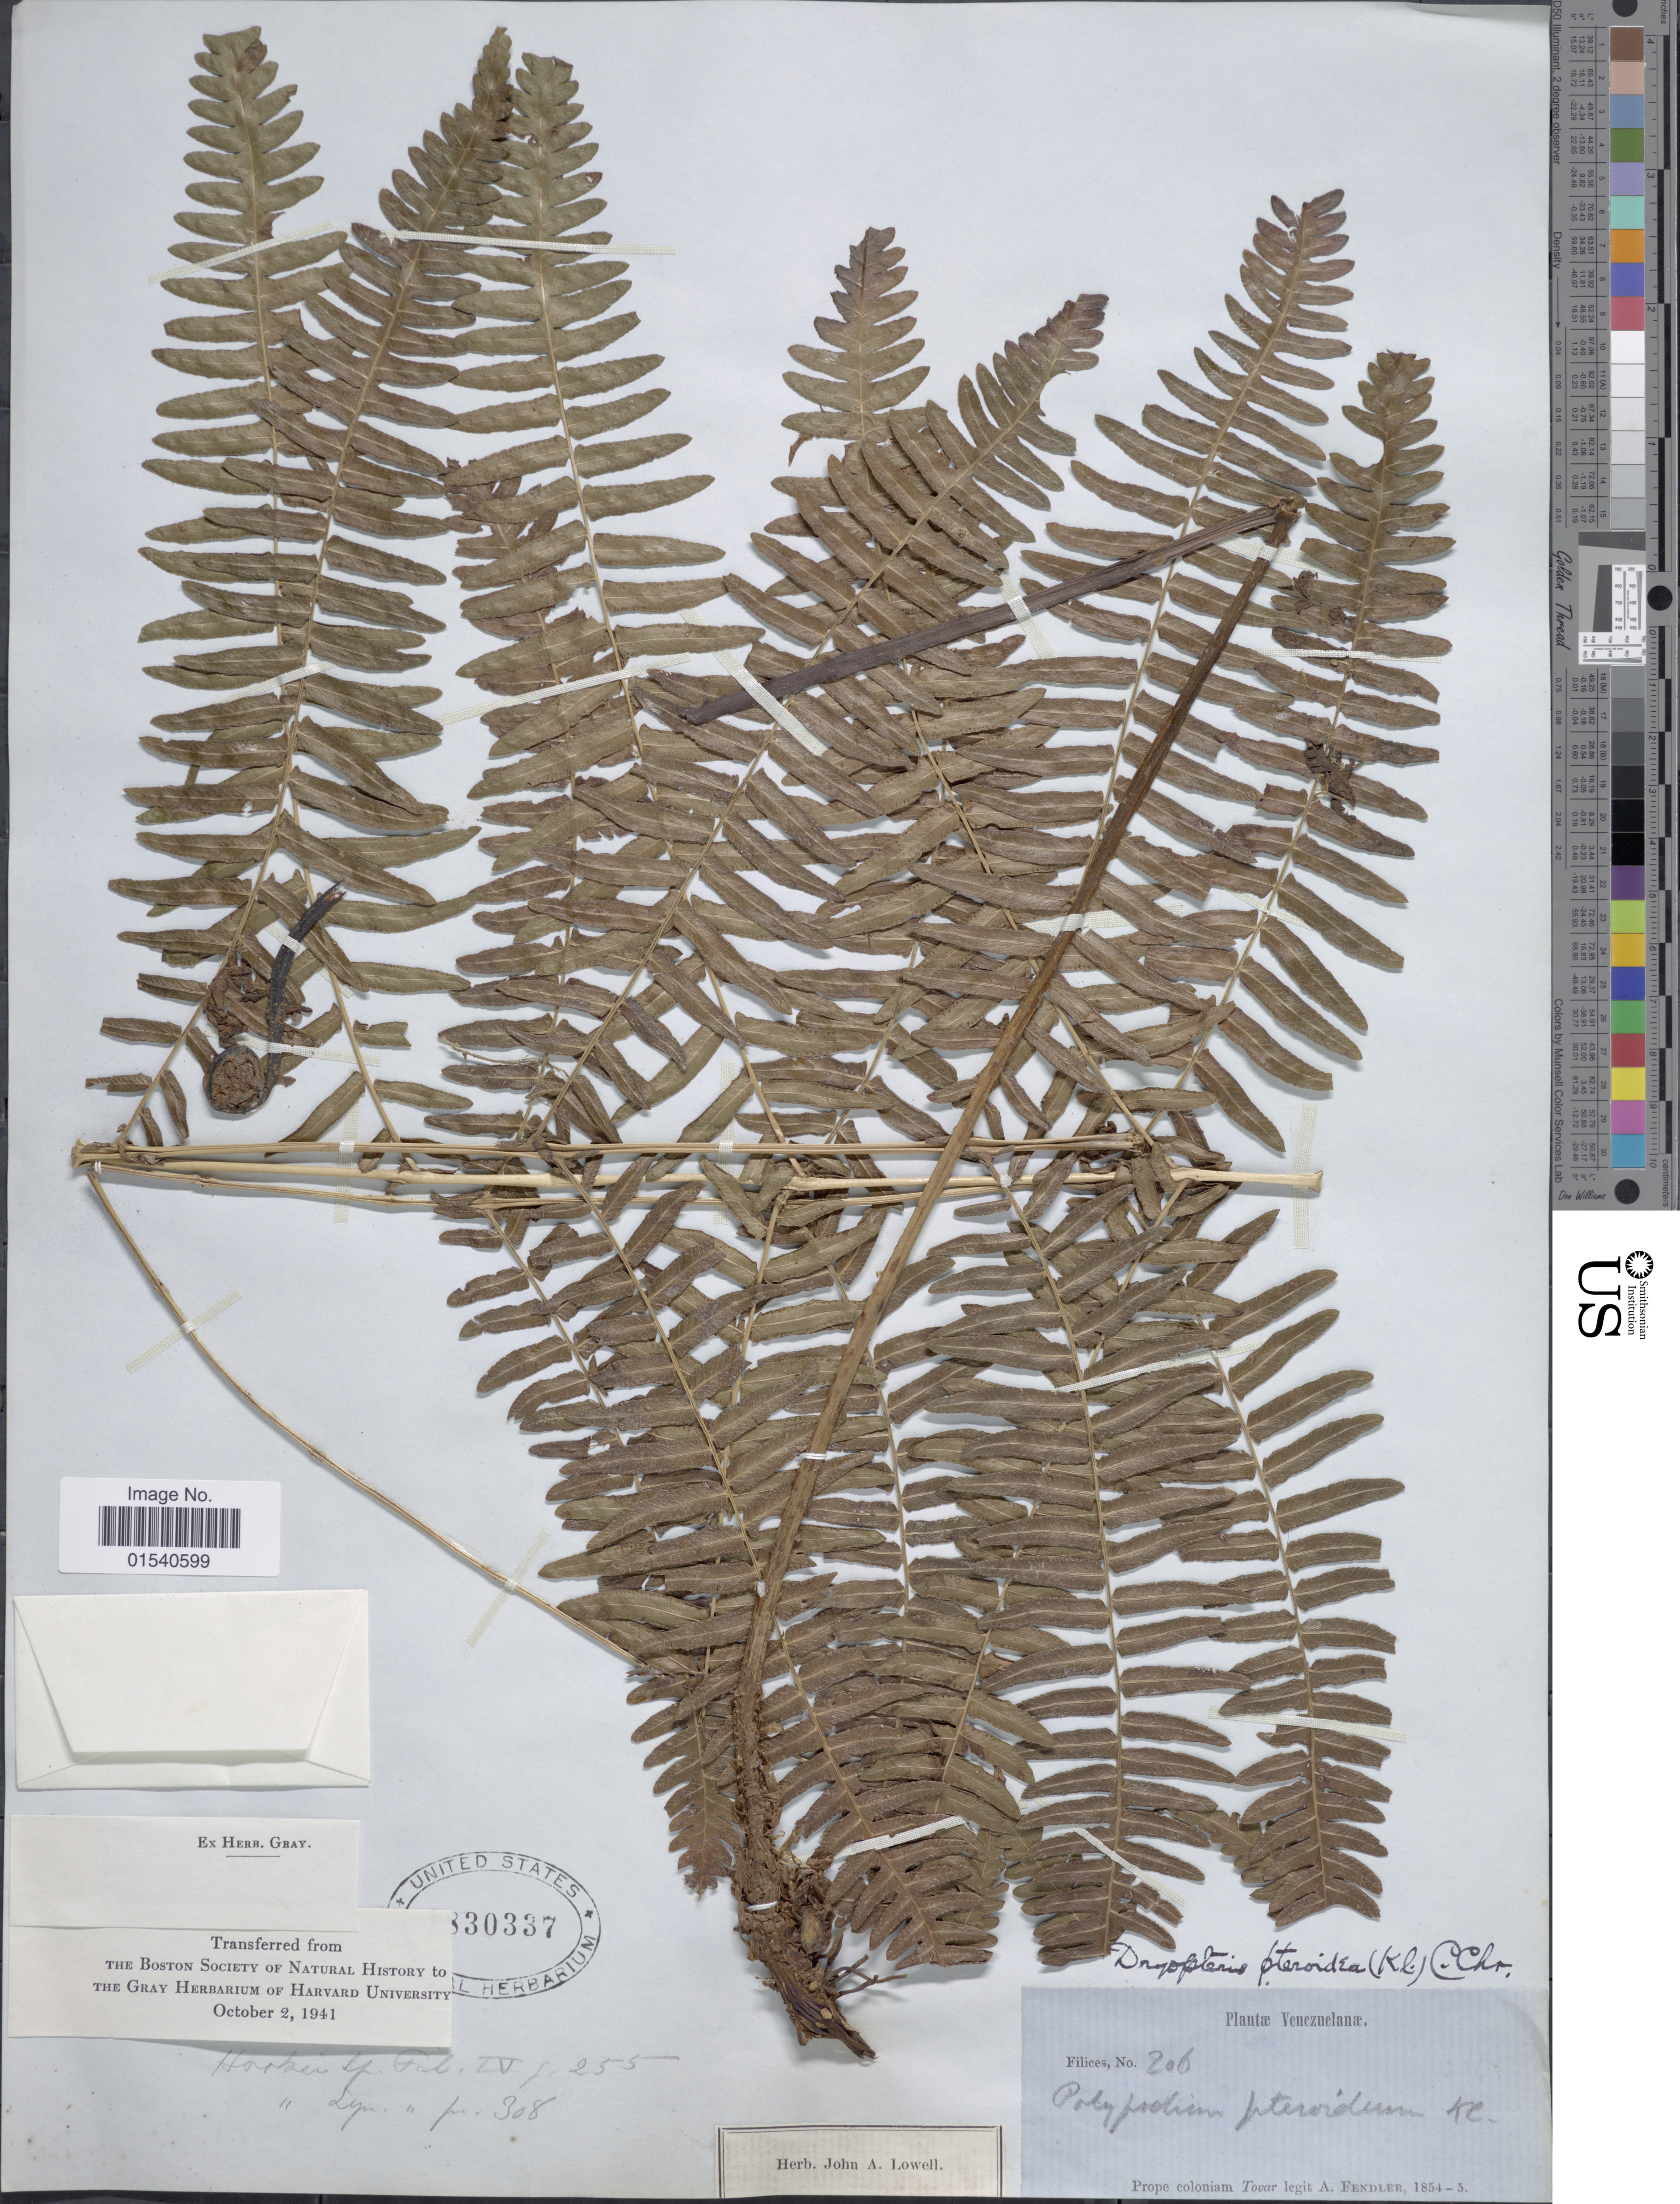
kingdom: Plantae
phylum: Tracheophyta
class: Polypodiopsida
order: Polypodiales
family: Thelypteridaceae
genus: Amauropelta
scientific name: Amauropelta pteroidea (Klotzsch) comb. nov., ined 2015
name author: (Klotzsch)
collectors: A. Fendler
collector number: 206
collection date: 1854/1855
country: Venezuela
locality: Prope coloniam Tovar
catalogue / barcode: US 830337